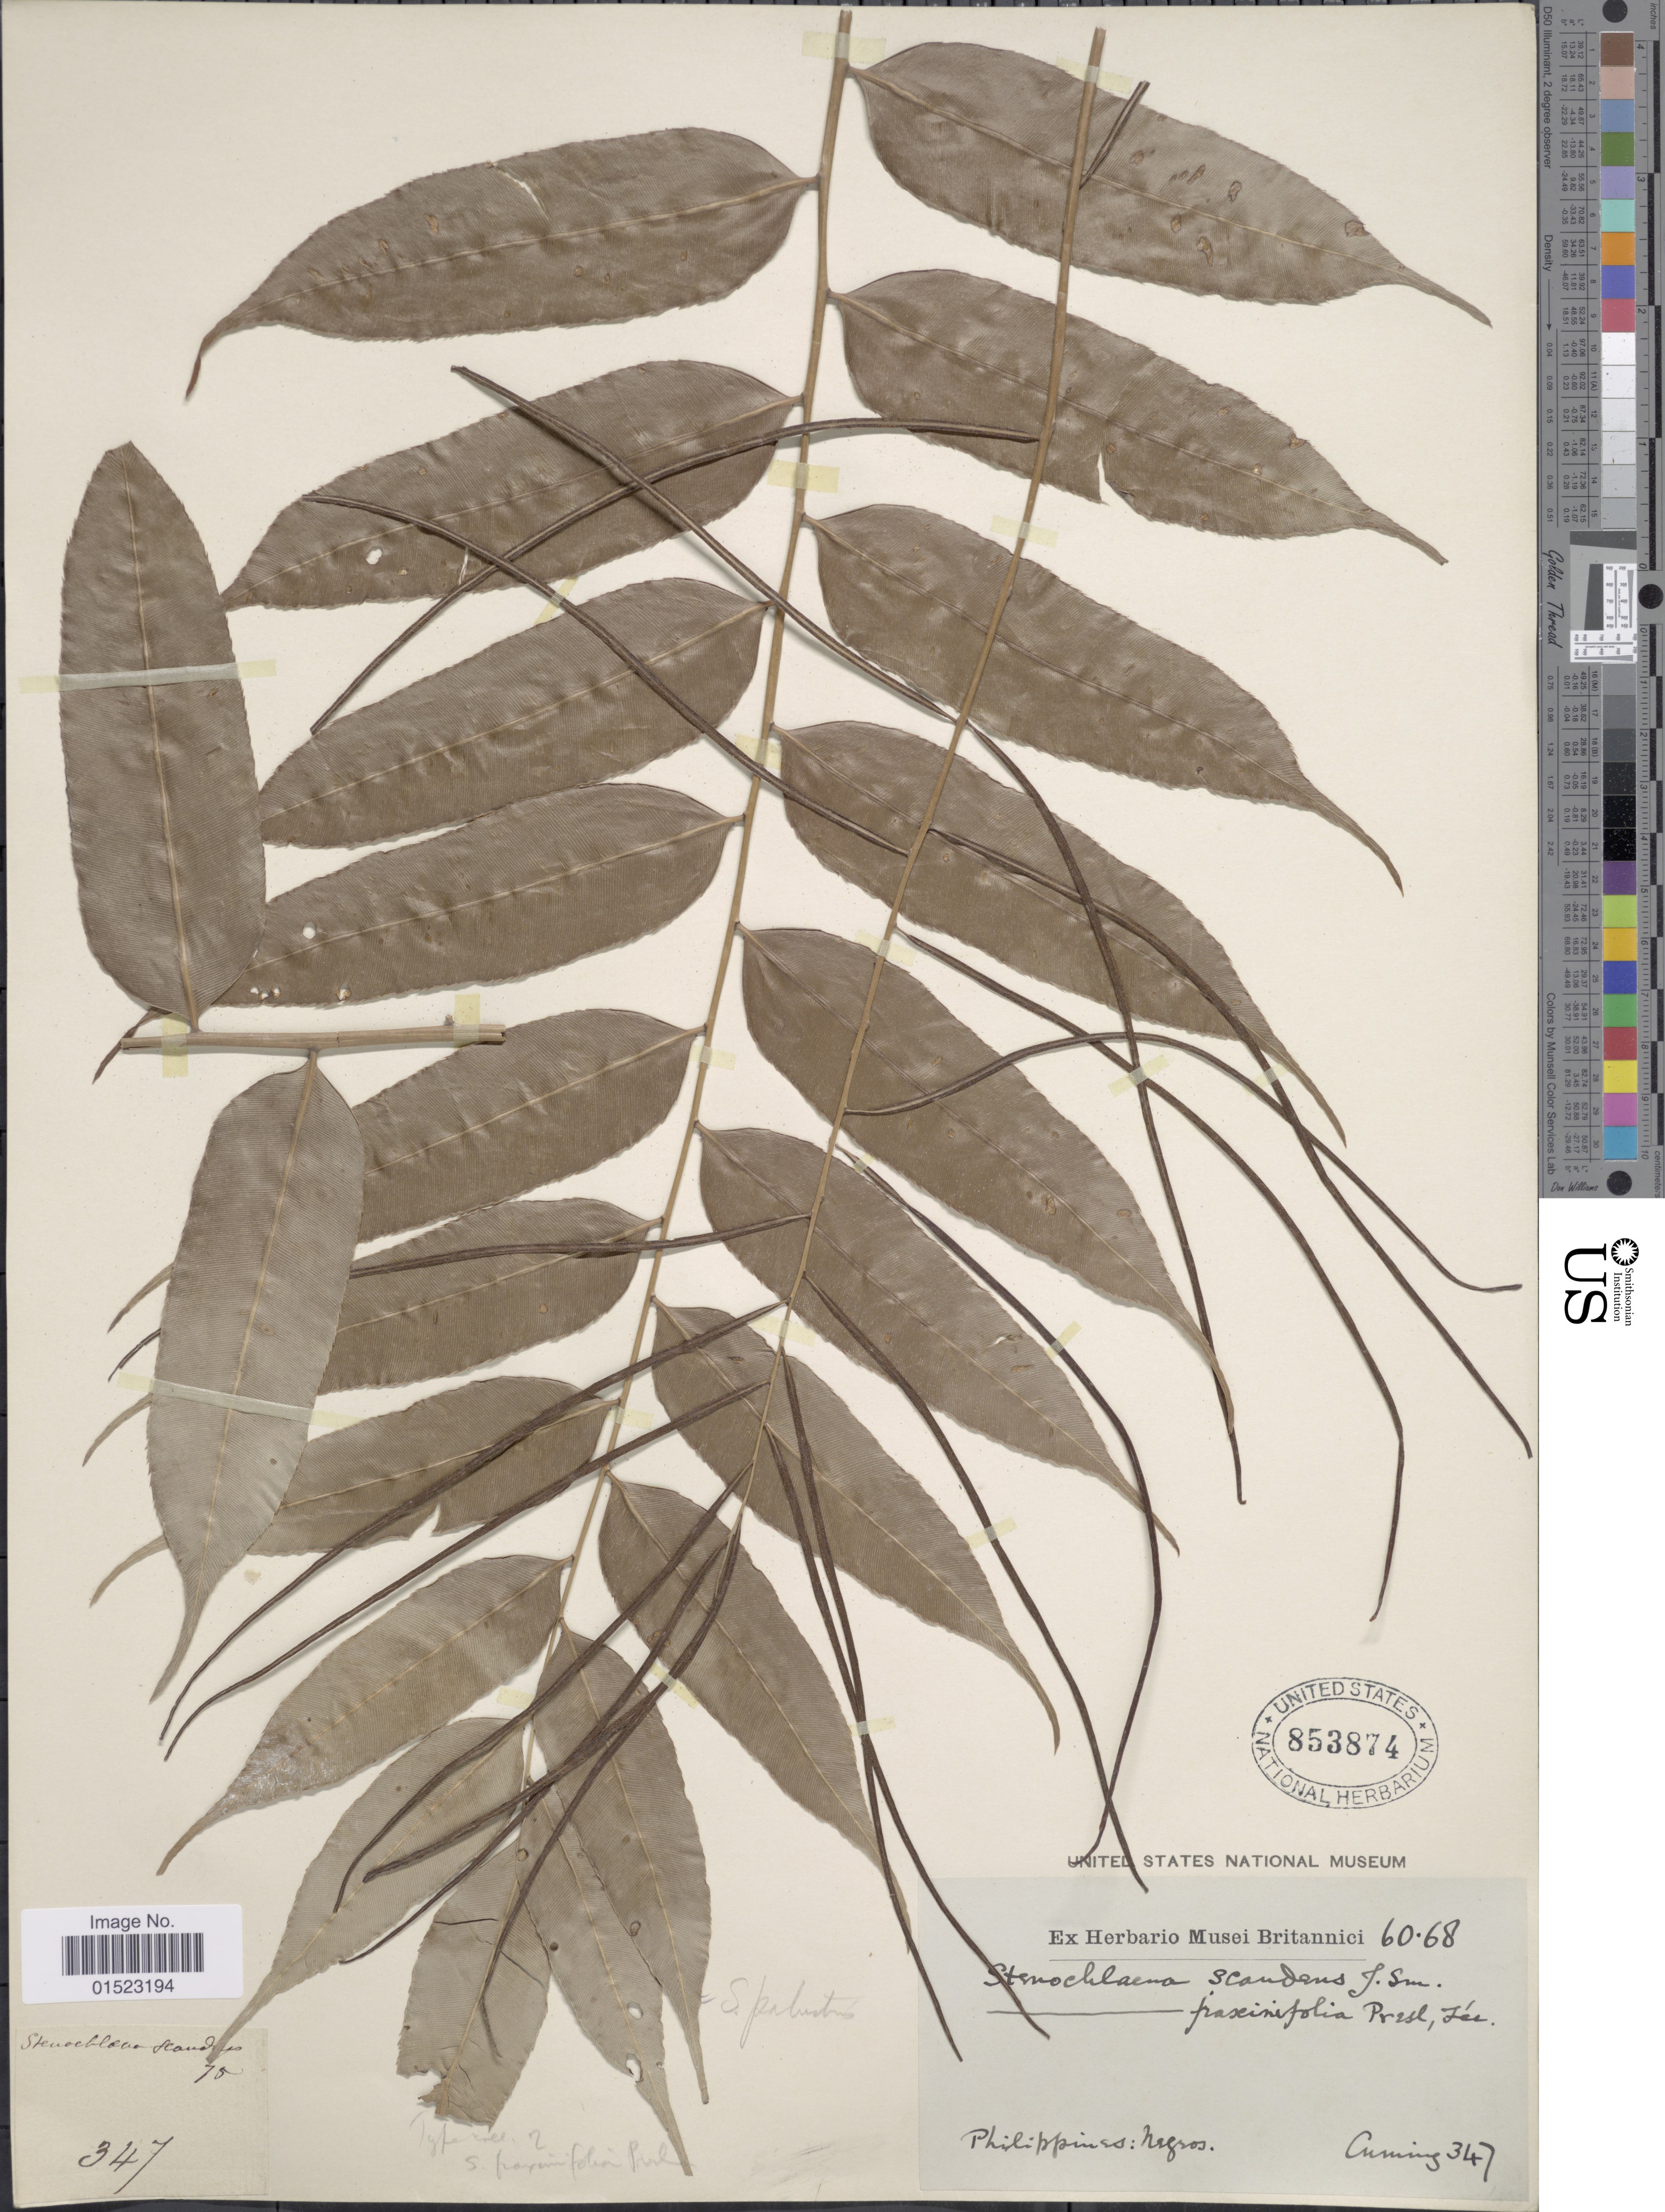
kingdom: Plantae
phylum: Tracheophyta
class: Polypodiopsida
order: Polypodiales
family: Blechnaceae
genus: Stenochlaena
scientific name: Stenochlaena palustris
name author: (Burm. f.) Bedd.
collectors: -. Cuming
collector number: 347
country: Philippines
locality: Negros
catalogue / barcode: US 853874